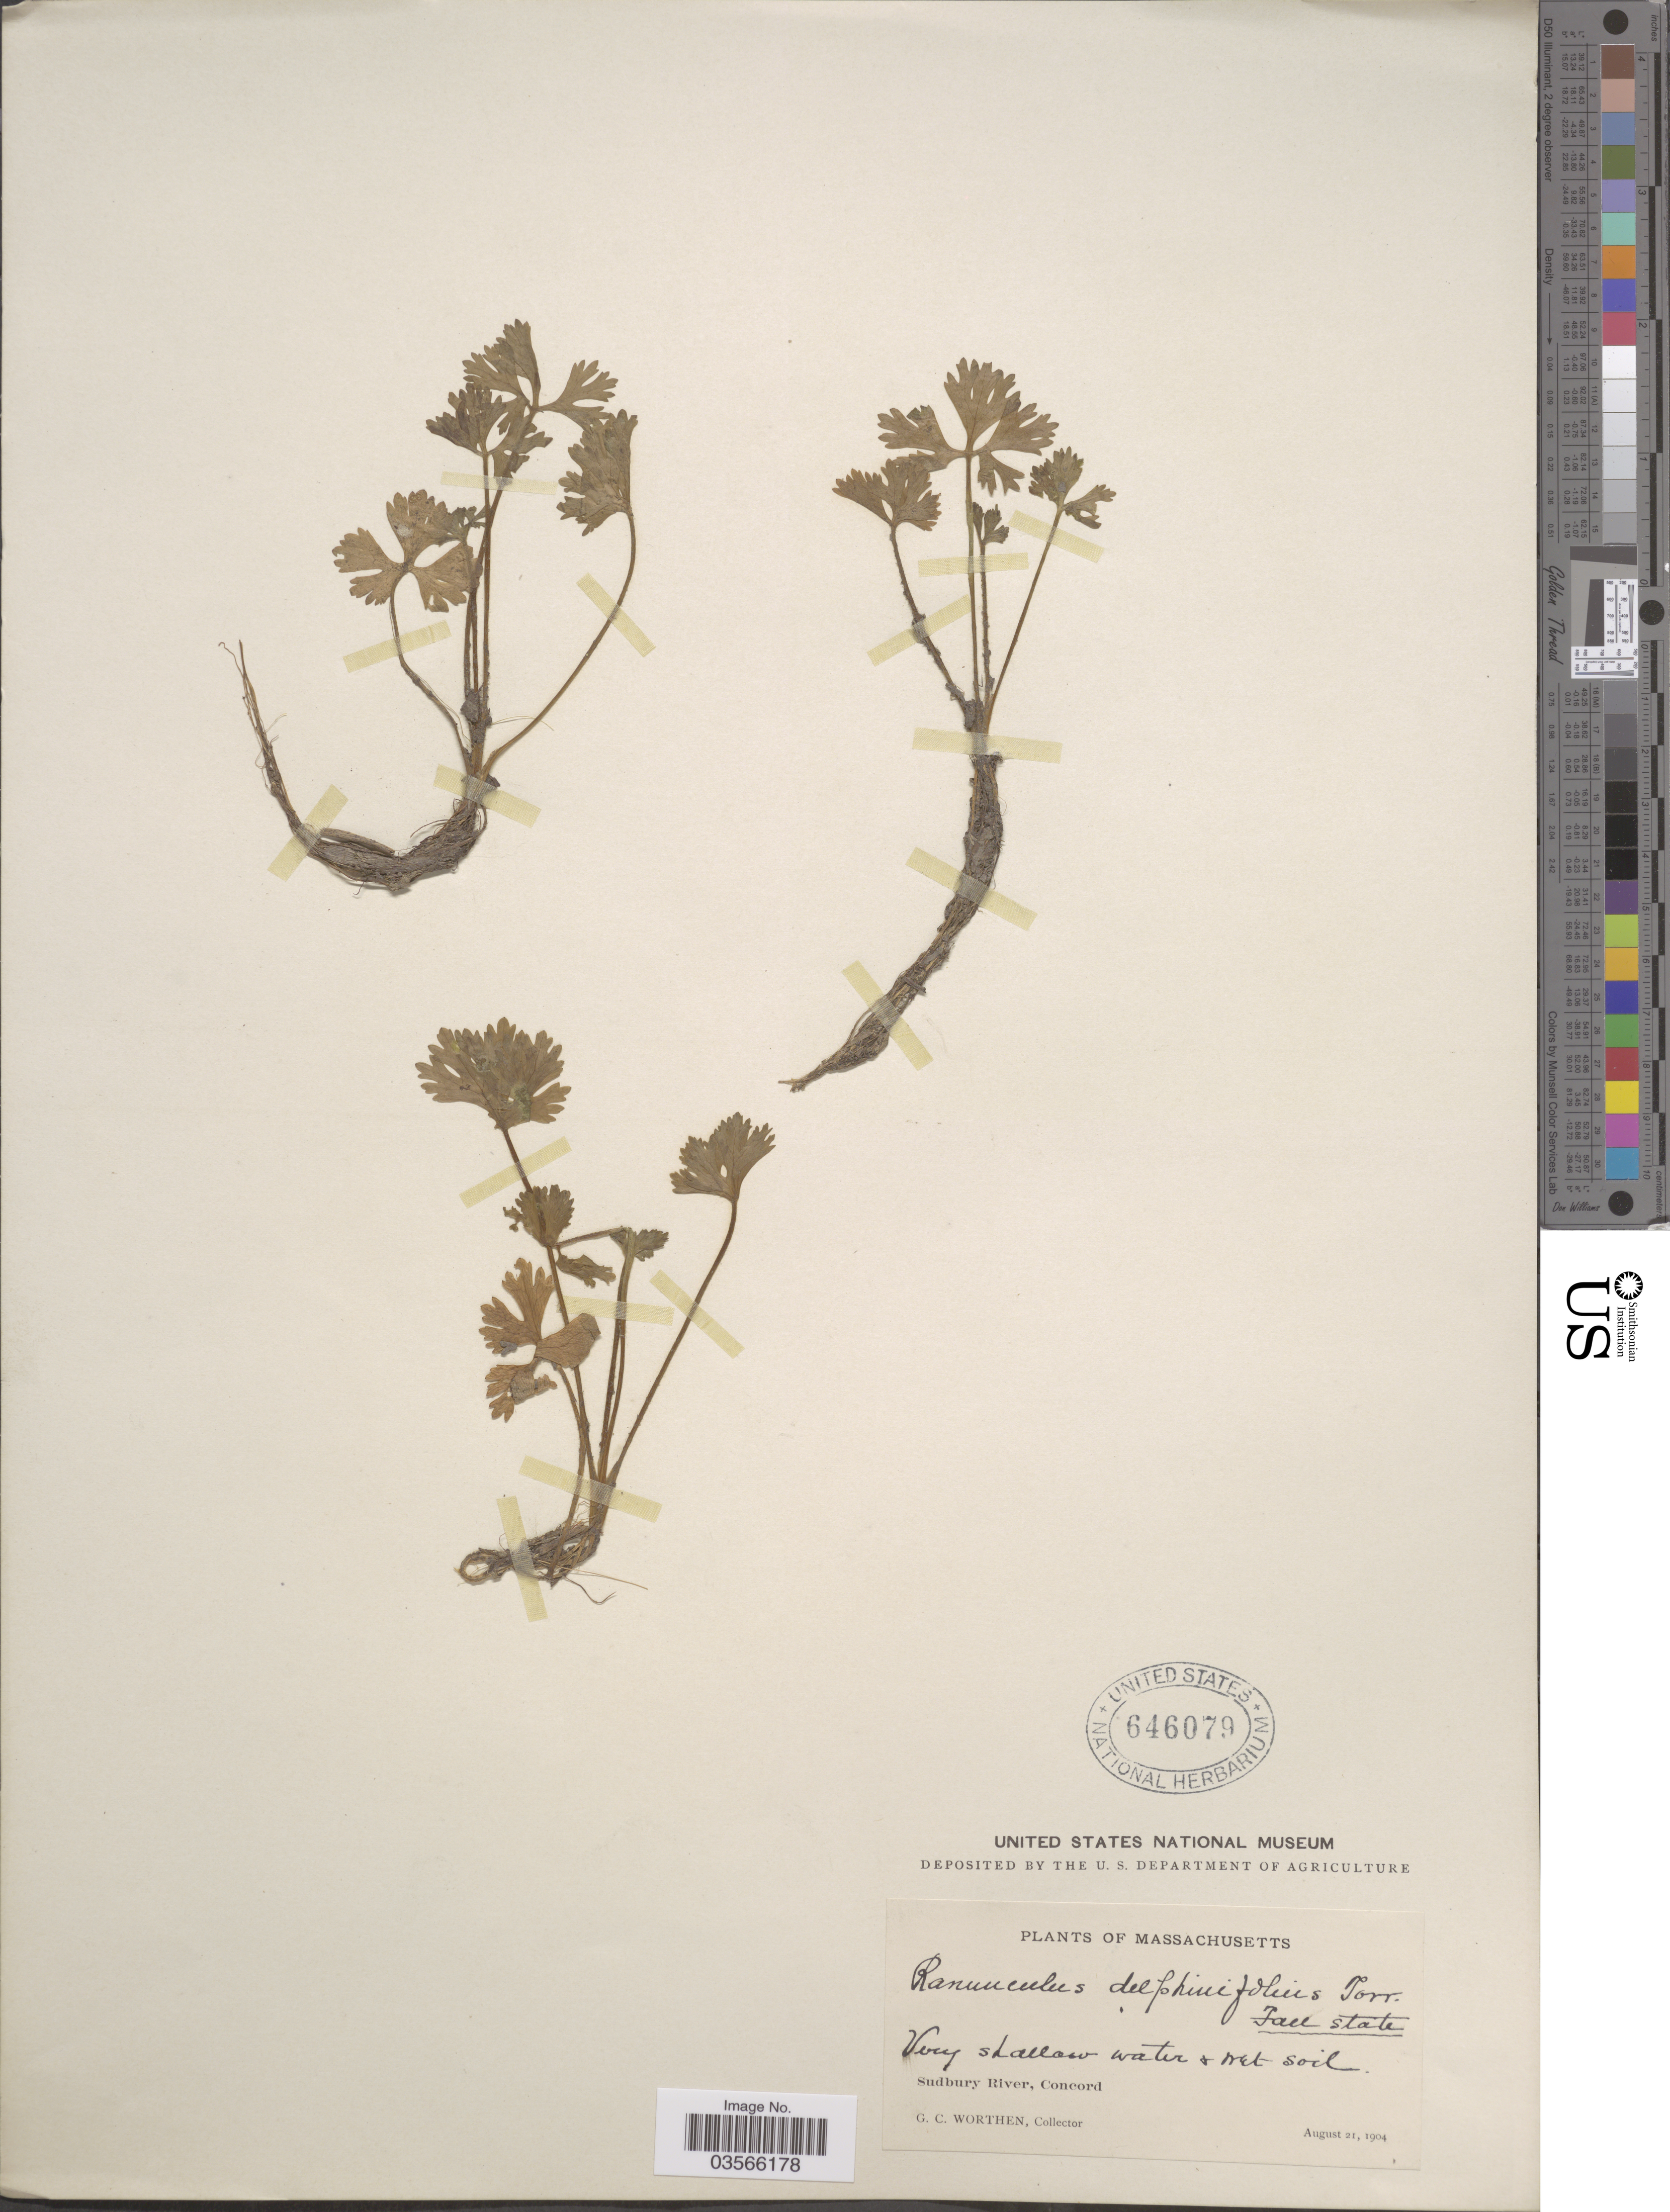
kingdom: Plantae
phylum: Tracheophyta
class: Magnoliopsida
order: Ranunculales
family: Ranunculaceae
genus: Ranunculus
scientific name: Ranunculus flabellaris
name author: Raf.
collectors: G. Worthen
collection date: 1904-08-21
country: United States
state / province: Massachusetts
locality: Sudbury River, Concord.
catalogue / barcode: US 646079